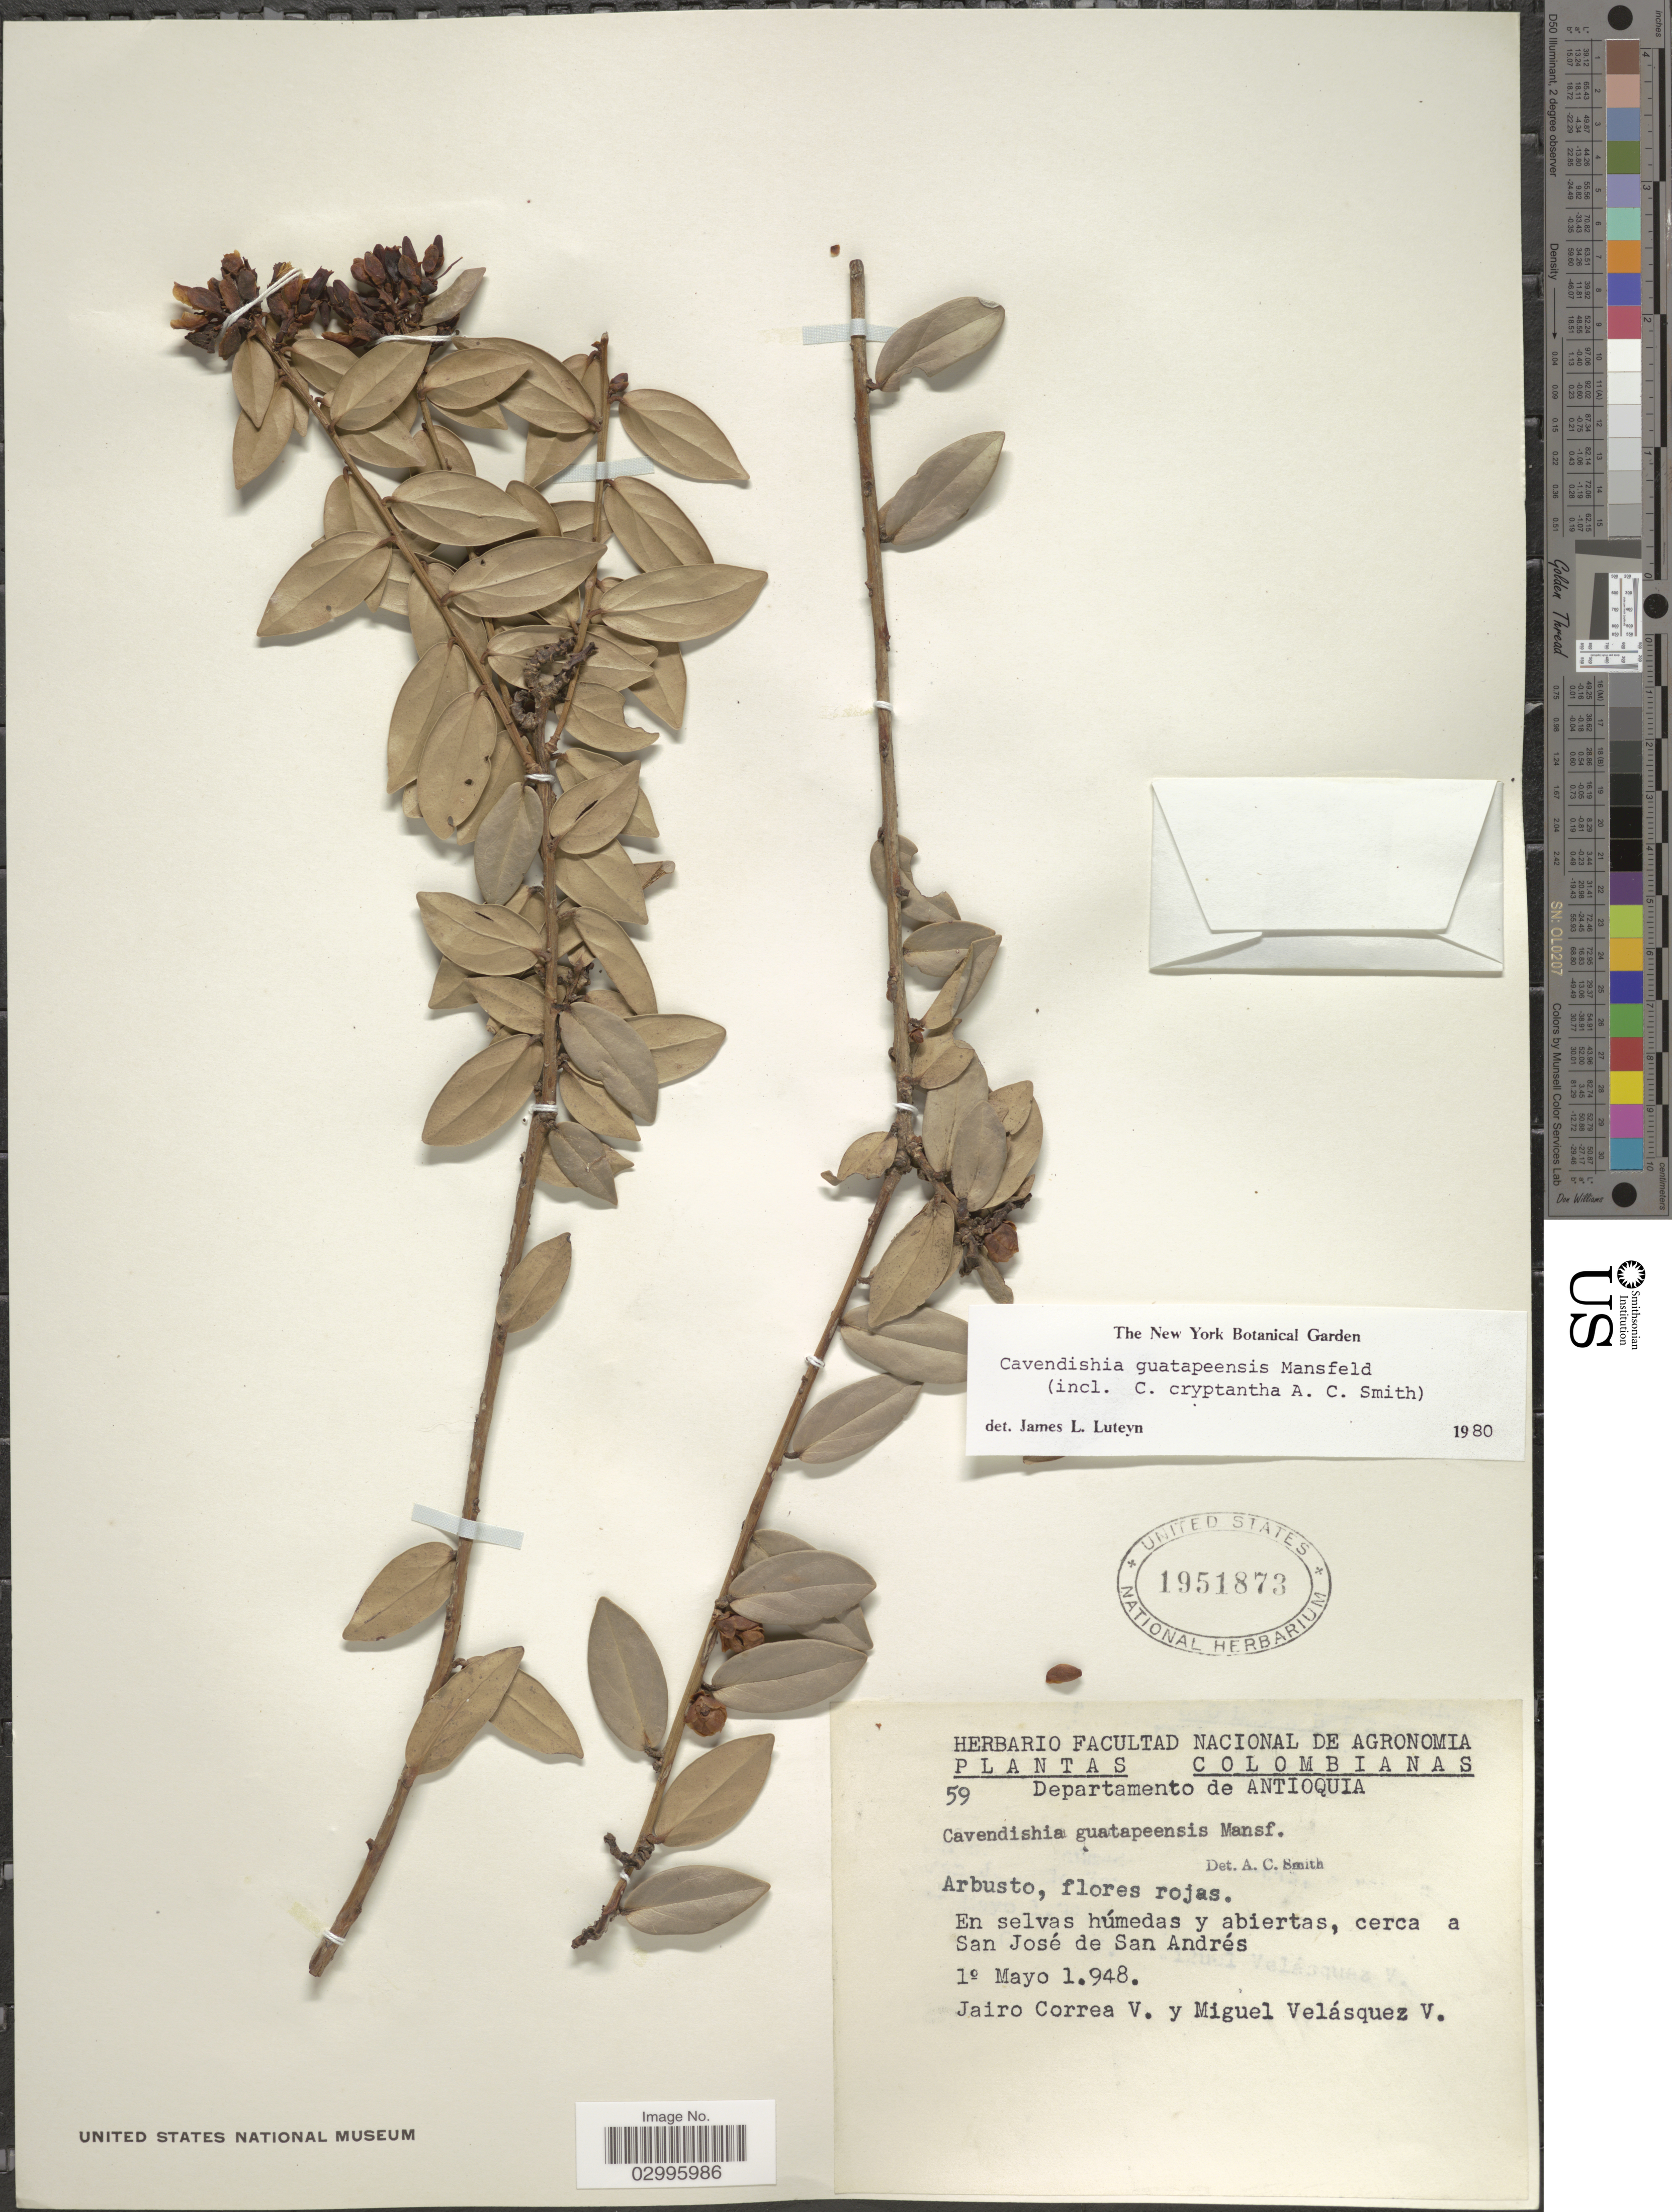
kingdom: Plantae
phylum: Tracheophyta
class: Magnoliopsida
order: Ericales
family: Ericaceae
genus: Cavendishia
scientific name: Cavendishia guatapeensis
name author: Mansf.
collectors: J. Correa V. & M. Velasquez V.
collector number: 59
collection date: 1948-05-01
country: Colombia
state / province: Antioquia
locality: Departamento de Antioquia, cerca a San José de San Andrés.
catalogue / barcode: US 1951873